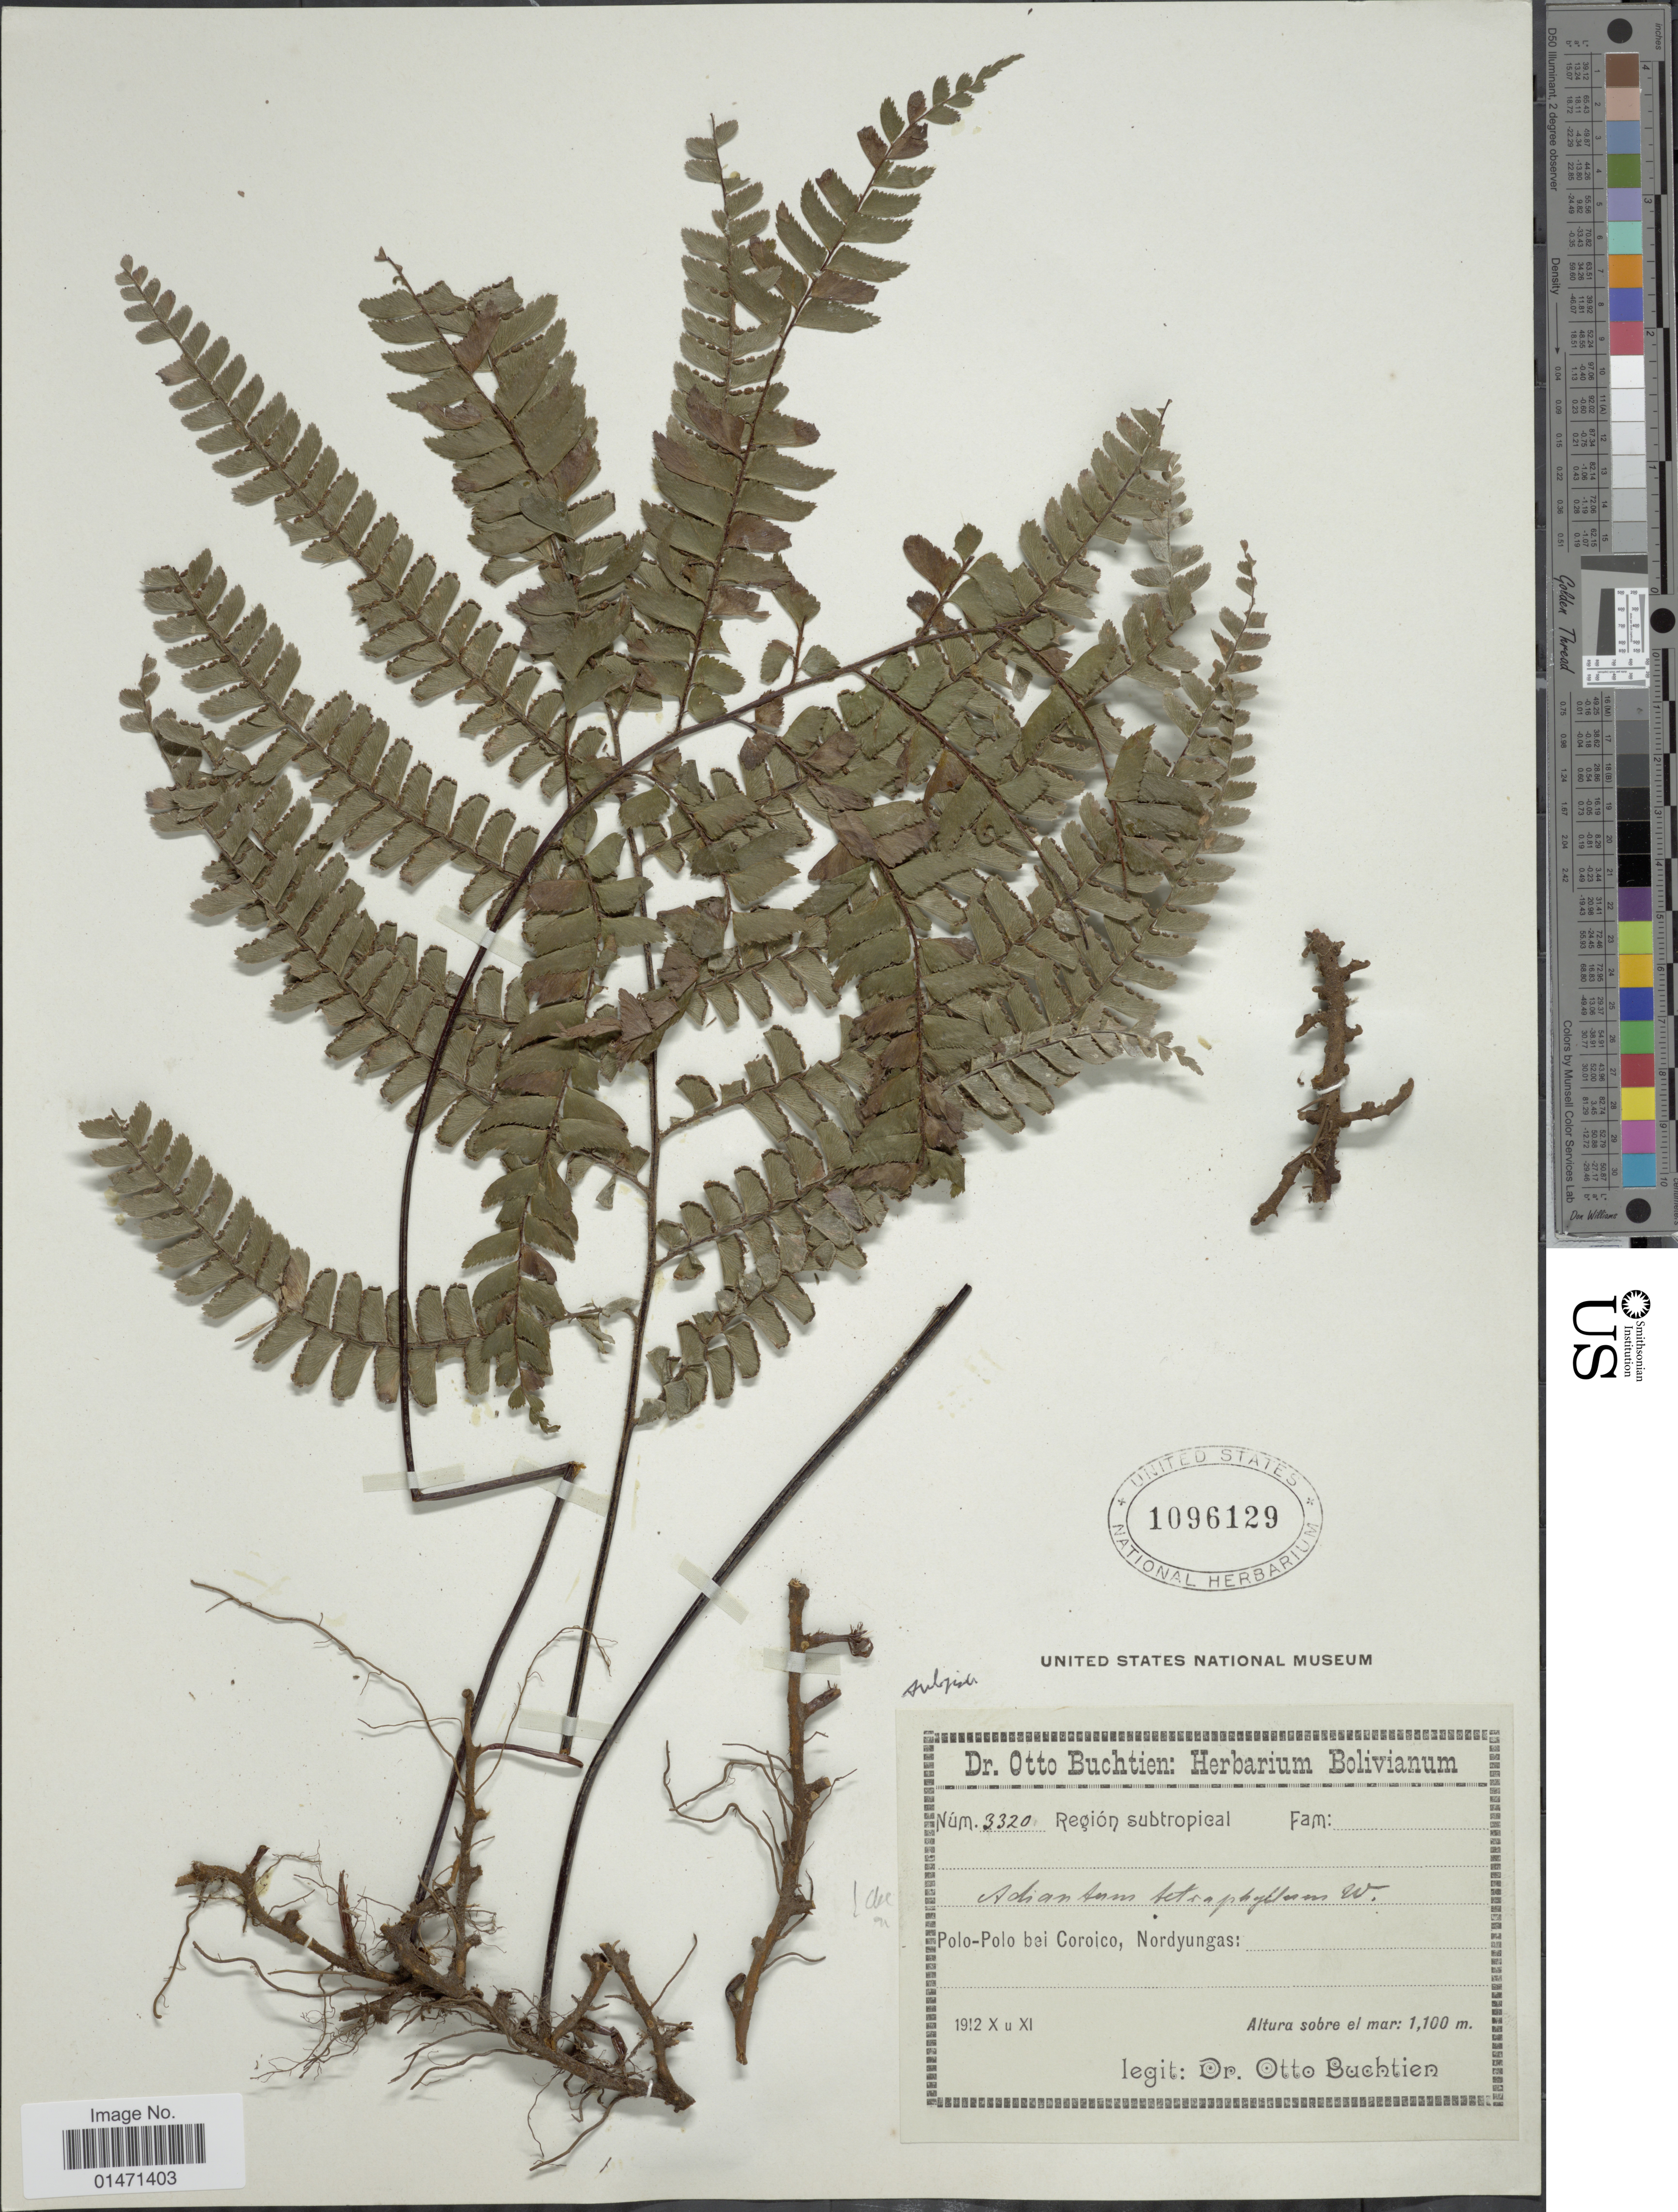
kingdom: Plantae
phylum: Tracheophyta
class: Polypodiopsida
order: Polypodiales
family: Pteridaceae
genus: Adiantum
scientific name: Adiantum rondonii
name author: A. Samp.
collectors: O. Buchtien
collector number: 3320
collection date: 1912-10/1912-11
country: Bolivia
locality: Region subtropical Polo-Polo bei Coroico, Nordyungas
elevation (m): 1100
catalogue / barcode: US 1096129